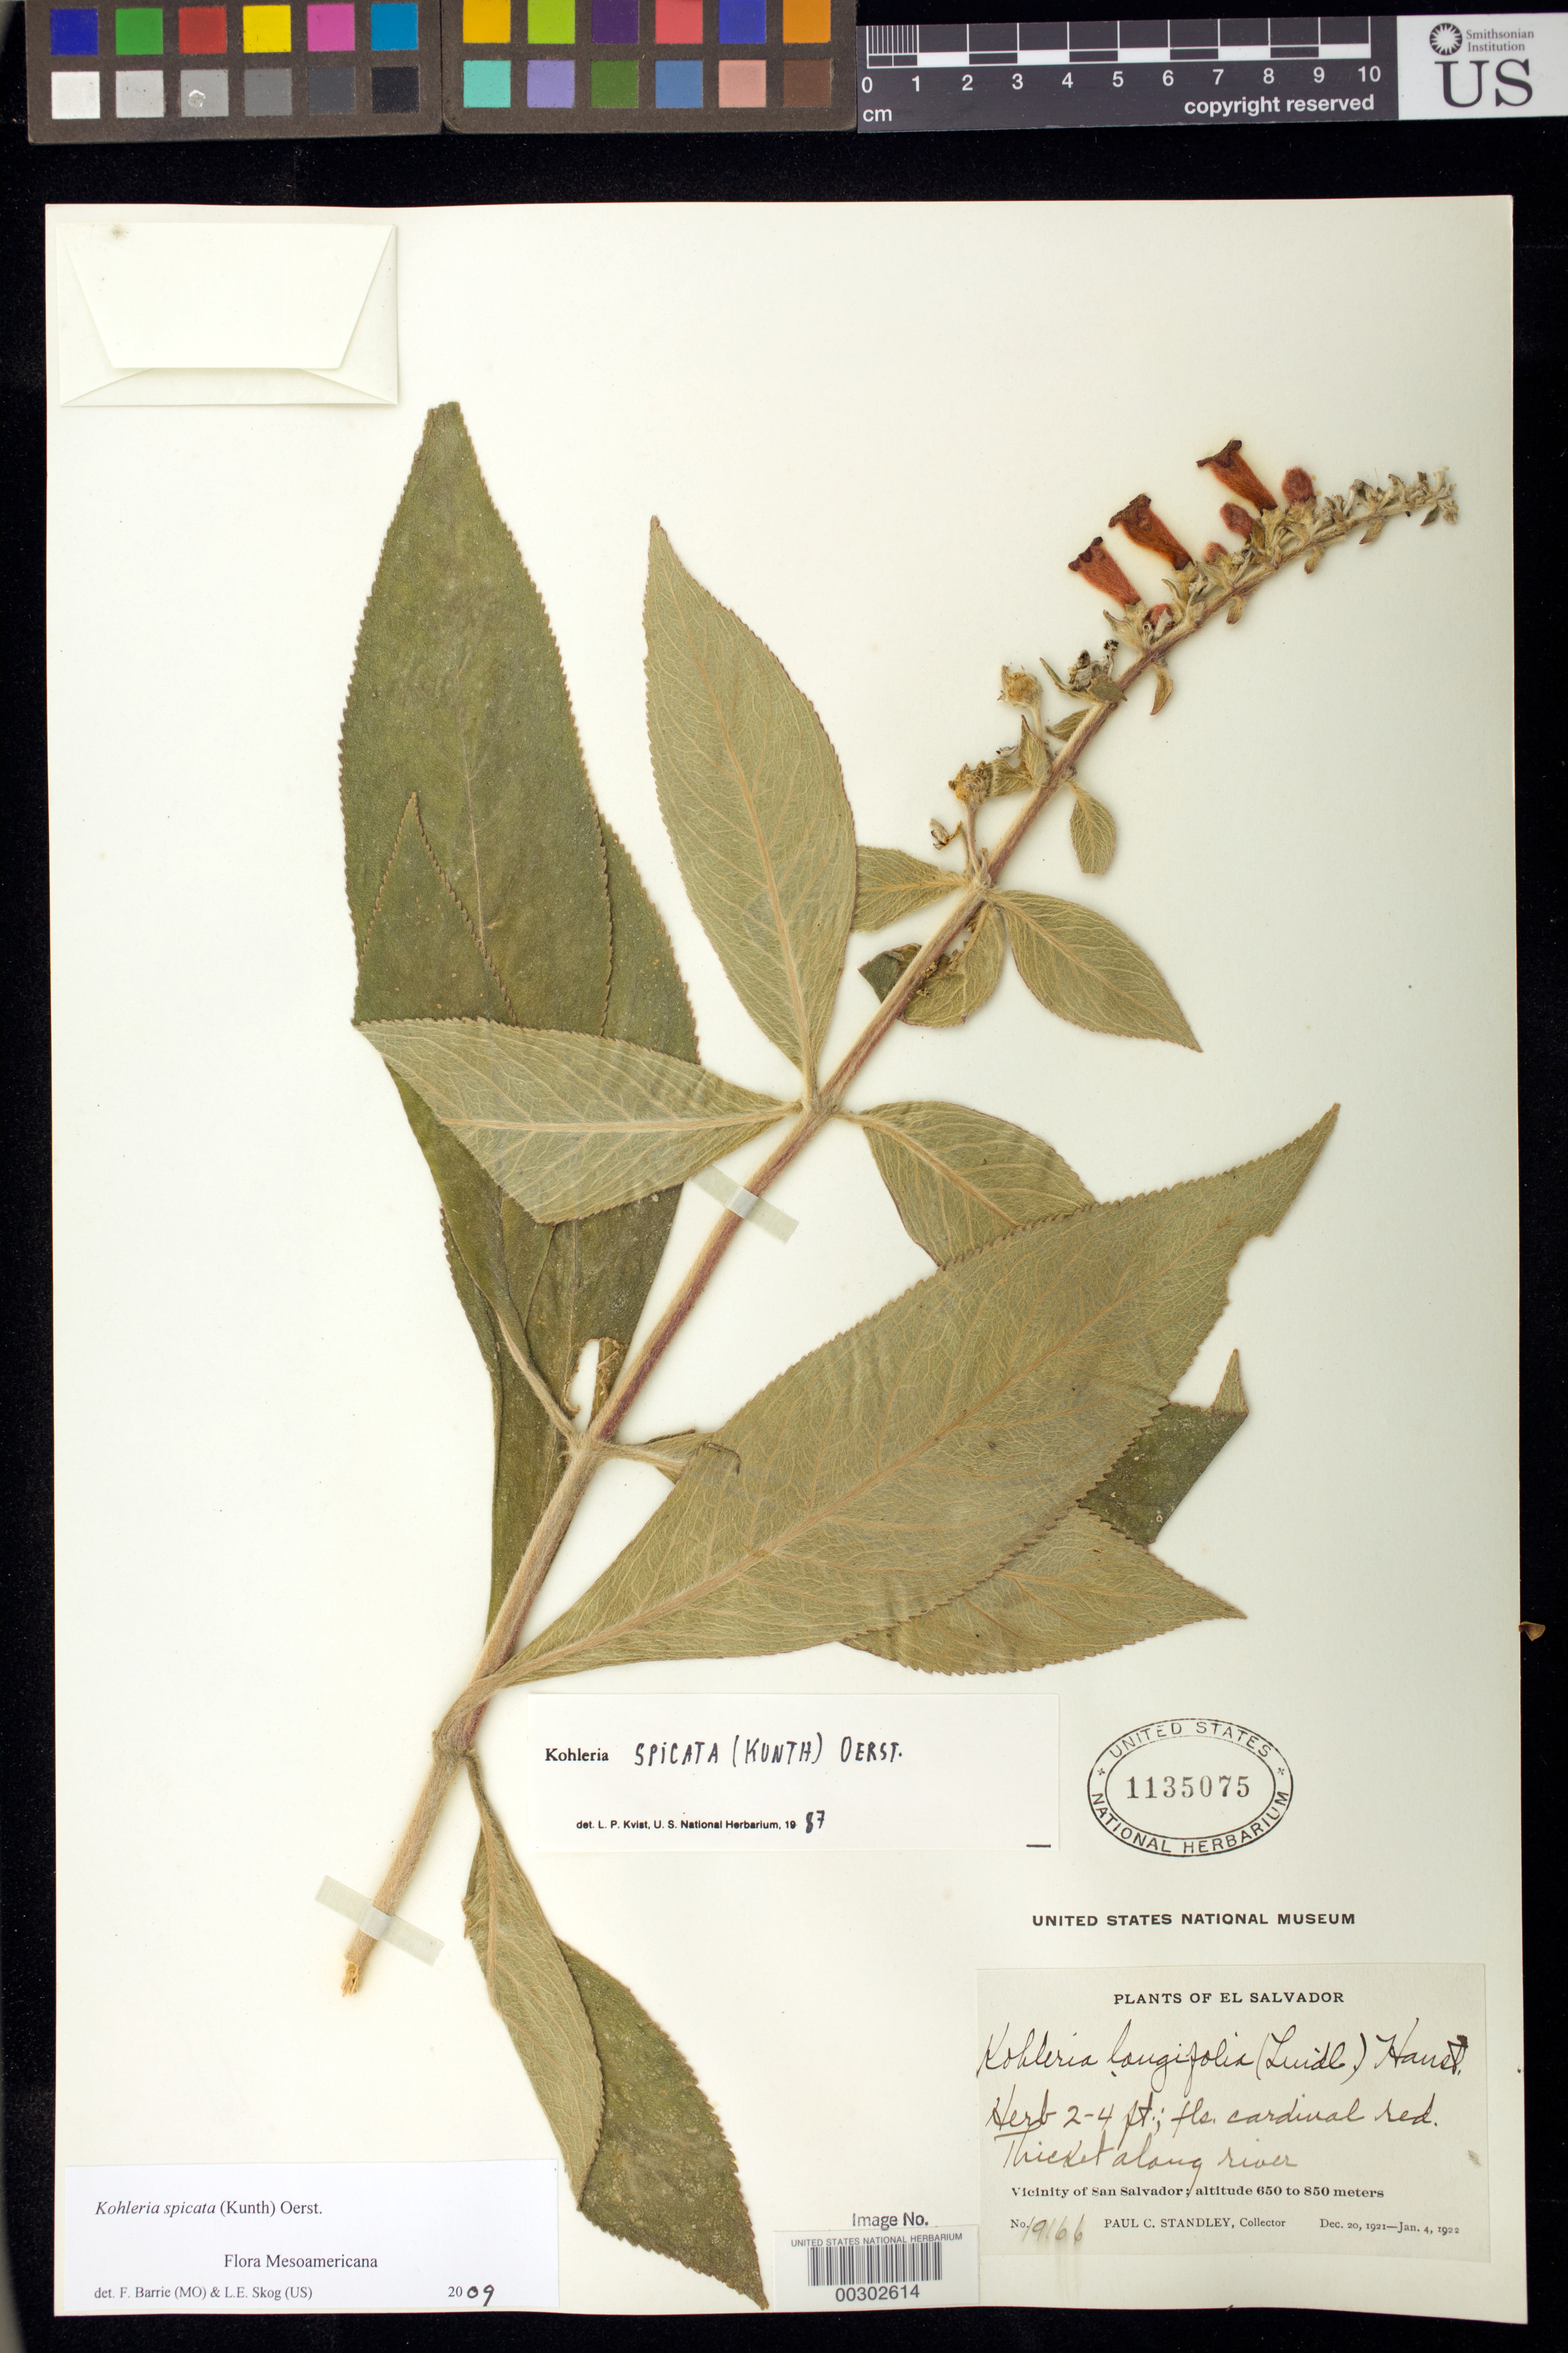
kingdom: Plantae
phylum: Tracheophyta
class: Magnoliopsida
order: Lamiales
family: Gesneriaceae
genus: Kohleria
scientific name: Kohleria spicata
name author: (Kunth) Oerst.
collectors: P. C. Standley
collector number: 19166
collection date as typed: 1921-22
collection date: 1921/1922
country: El Salvador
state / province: La Libertad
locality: Vicinity of San Salvador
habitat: Thicket along river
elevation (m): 650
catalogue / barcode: US 1135075